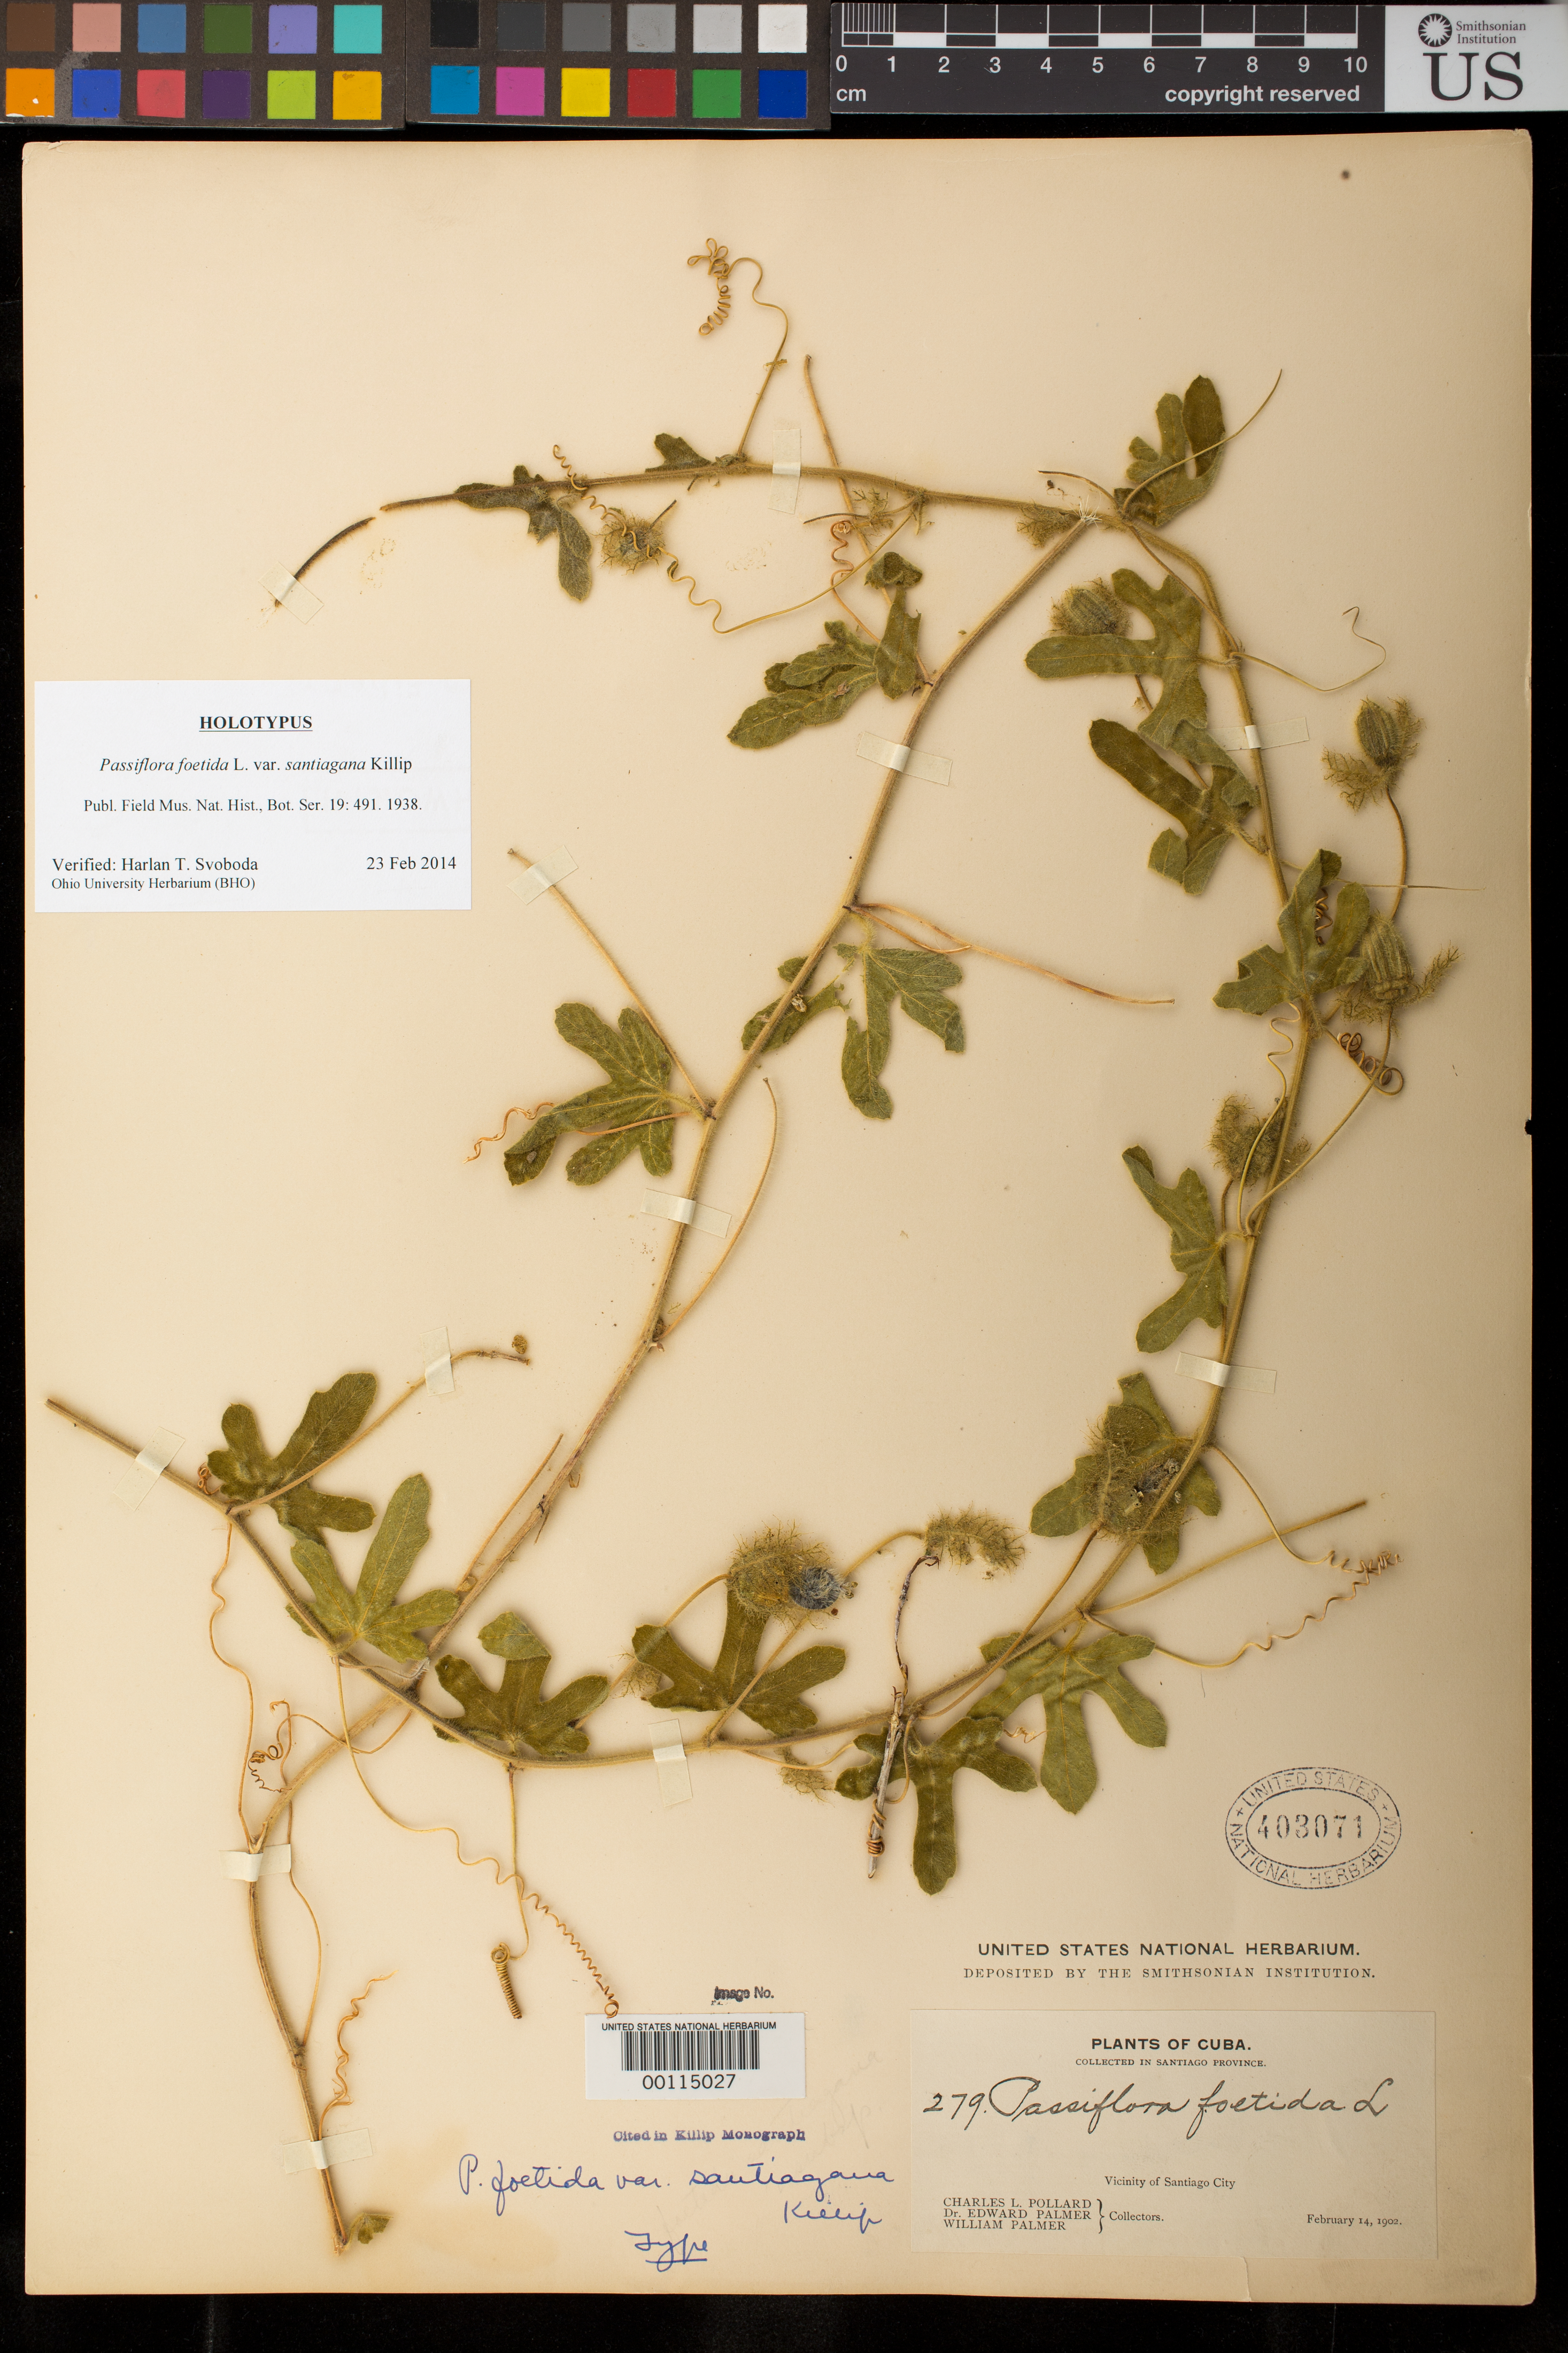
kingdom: Plantae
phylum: Tracheophyta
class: Magnoliopsida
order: Malpighiales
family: Passifloraceae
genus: Passiflora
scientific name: Passiflora foetida var. santiagana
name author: Killip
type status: Holotype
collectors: C. L. Pollard, E. Palmer & W. Palmer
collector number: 279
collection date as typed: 14 Feb 1902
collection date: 1902-02-14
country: Cuba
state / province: Oriente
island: Greater Antilles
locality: Vicinity of Santiago City.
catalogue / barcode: US 403071